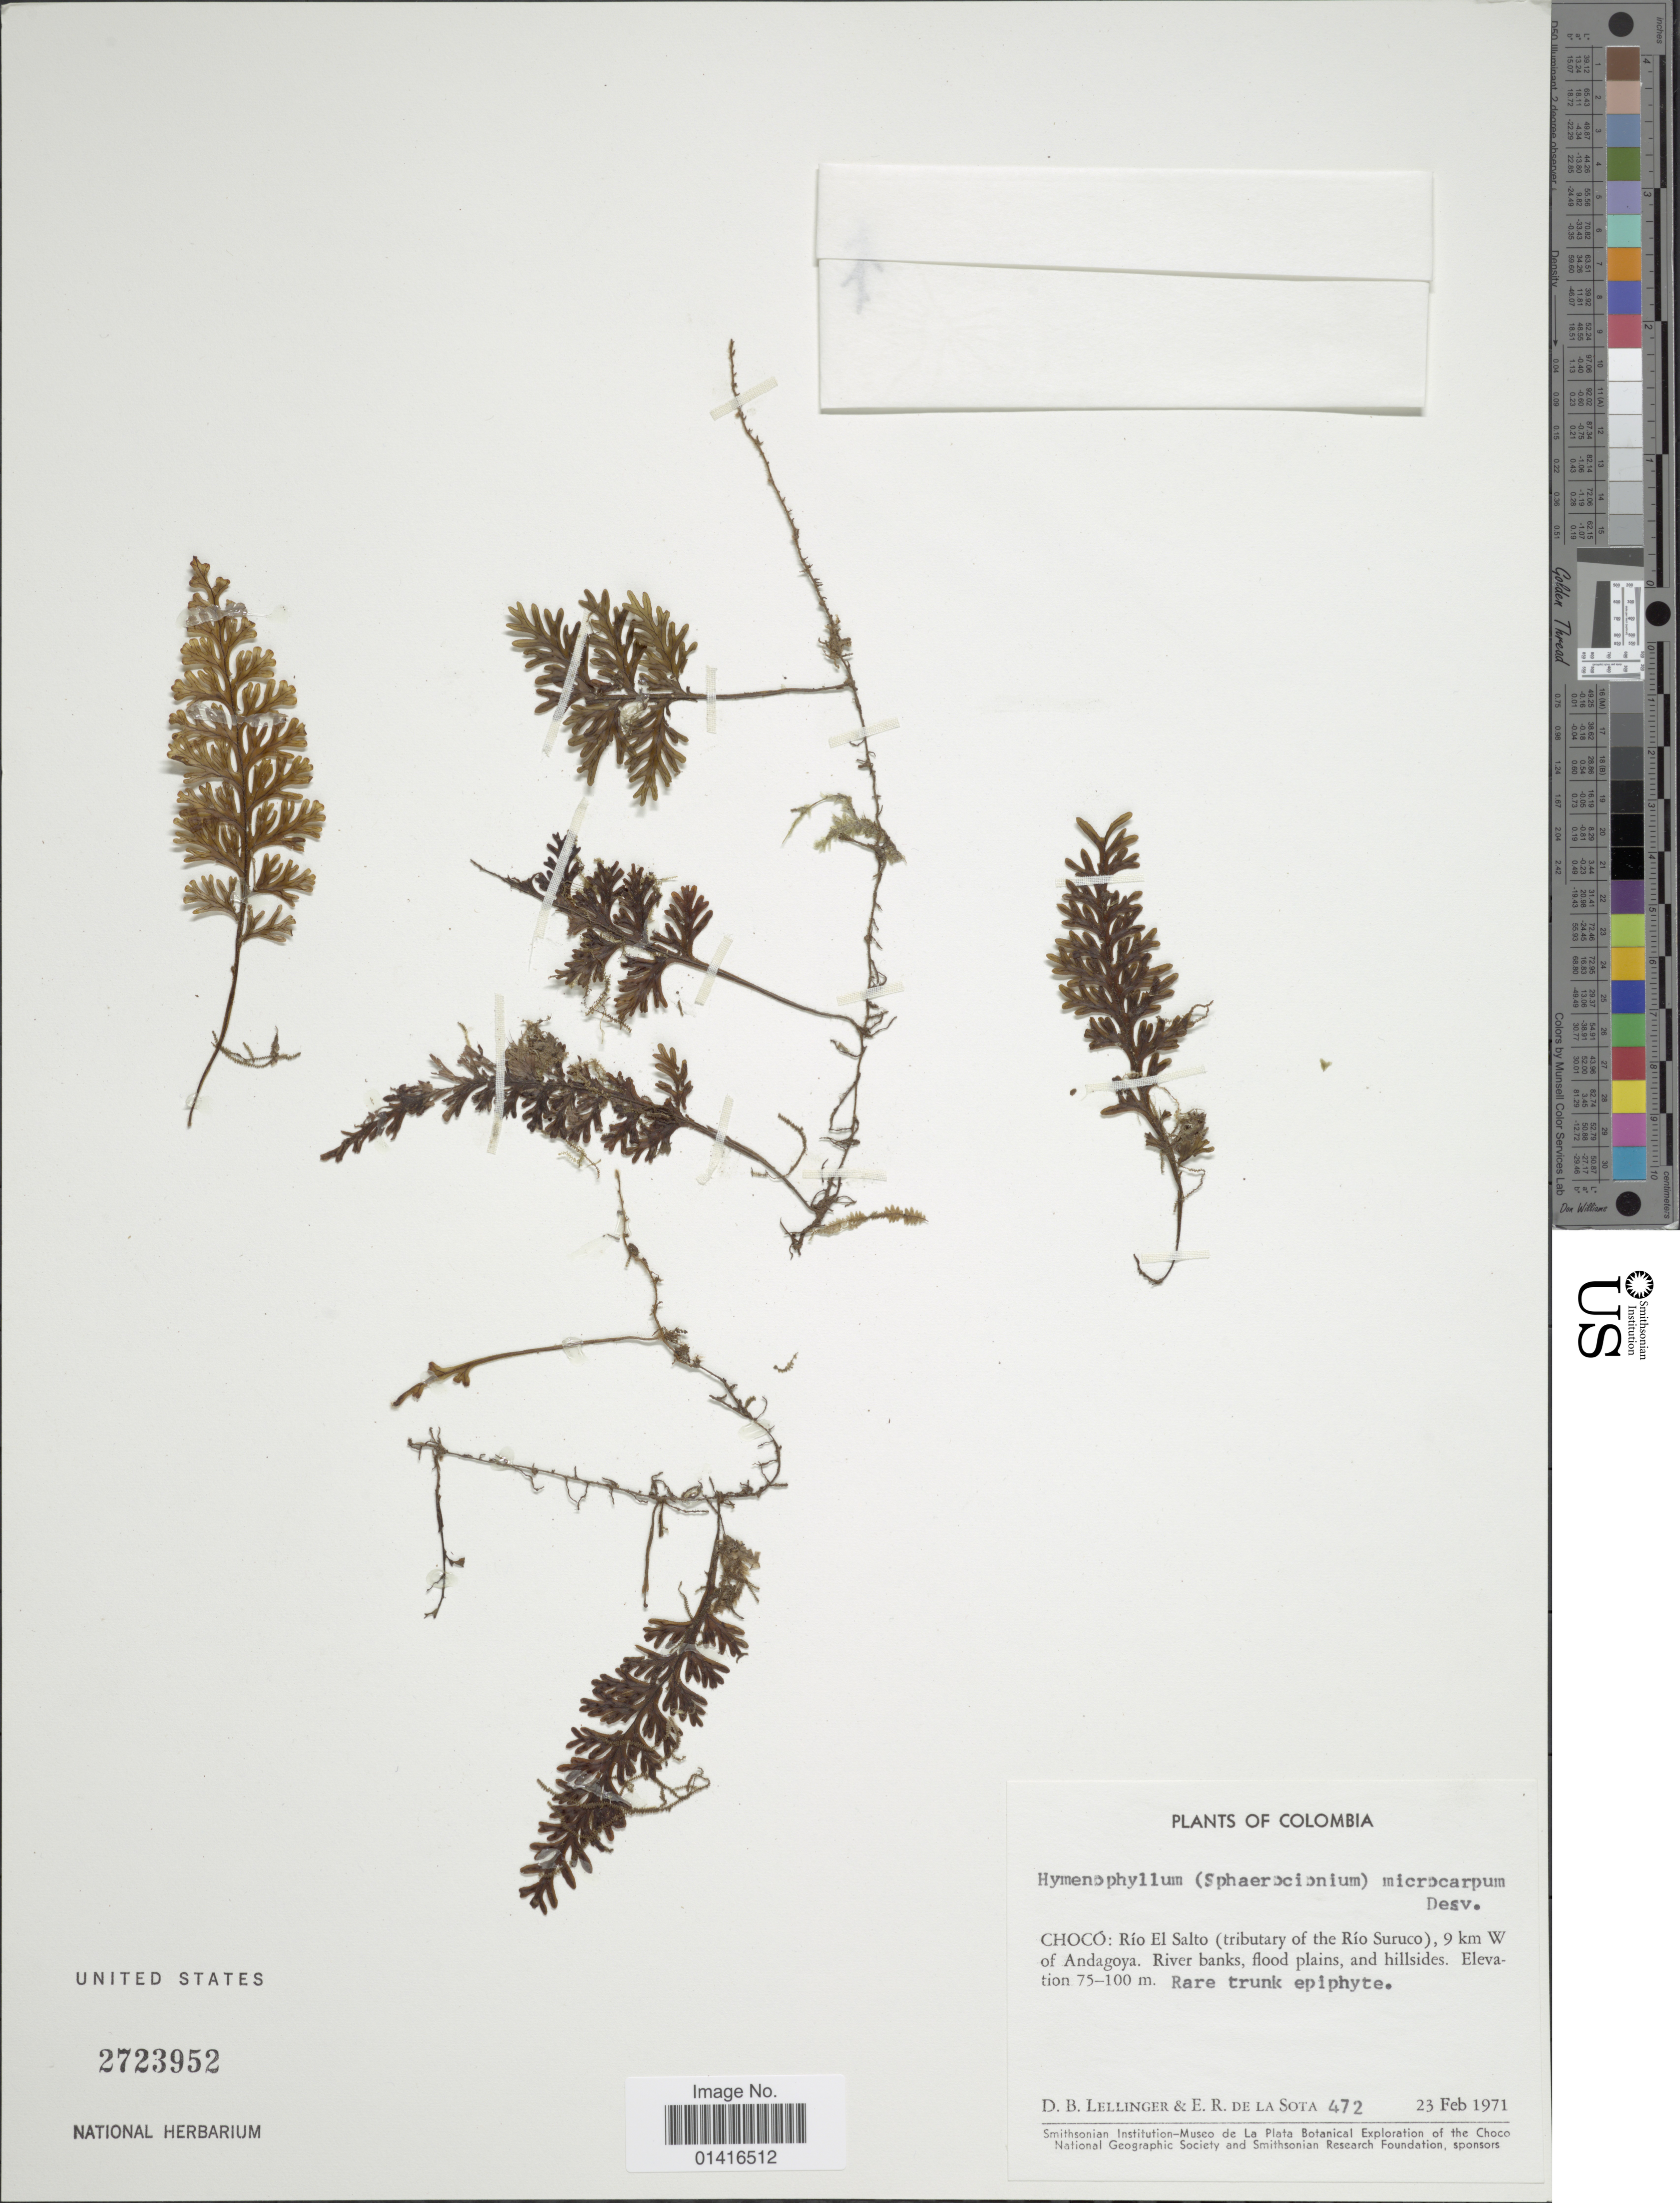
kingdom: Plantae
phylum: Tracheophyta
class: Polypodiopsida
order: Hymenophyllales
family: Hymenophyllaceae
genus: Hymenophyllum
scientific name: Hymenophyllum microcarpum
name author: (Desv.) Lellinger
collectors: D. B. Lellinger & E. R. de la Sota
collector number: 472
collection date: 1971-02-23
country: Colombia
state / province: Chocó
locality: Río El Salto (tributary of the Río Suruco), 9 km W of Andagoya.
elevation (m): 75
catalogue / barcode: US 2723952